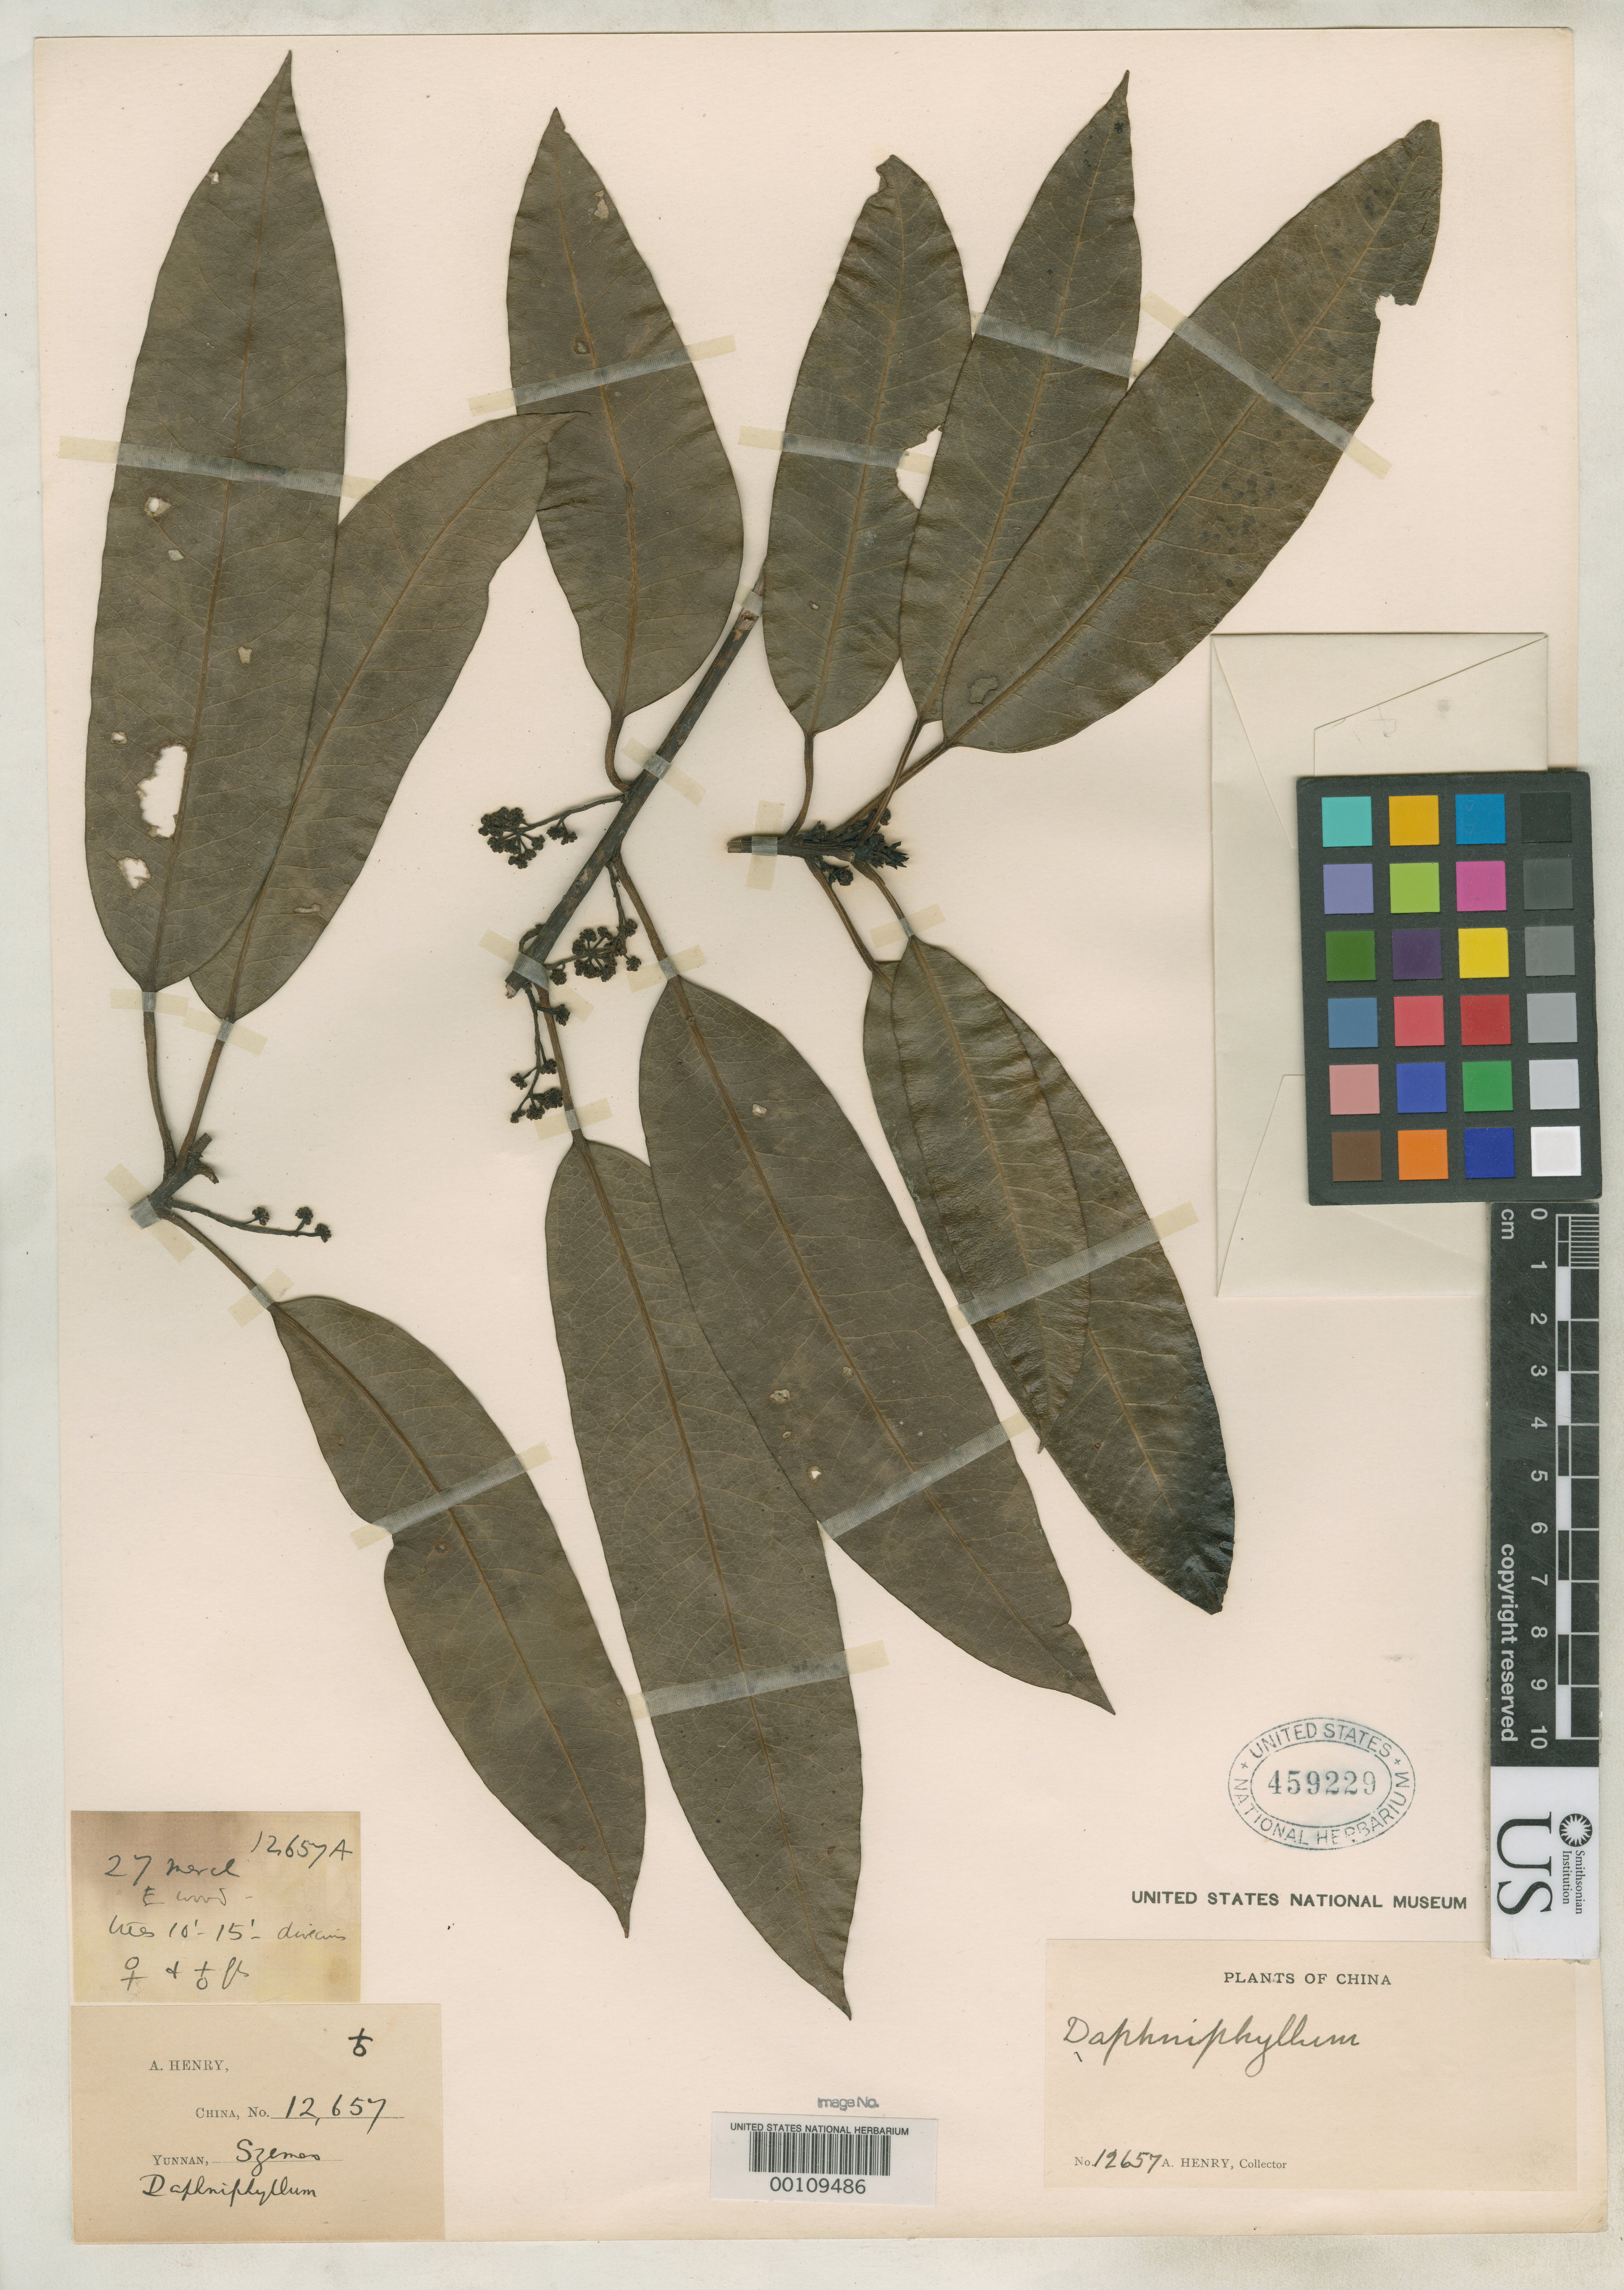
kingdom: Plantae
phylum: Tracheophyta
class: Magnoliopsida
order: Saxifragales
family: Daphniphyllaceae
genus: Daphniphyllum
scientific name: Daphniphyllum paxianum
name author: K. Rosenthal in Engl.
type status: Syntype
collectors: A. Henry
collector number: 12657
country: China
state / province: Yunnan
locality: Szemes.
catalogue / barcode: US 459229